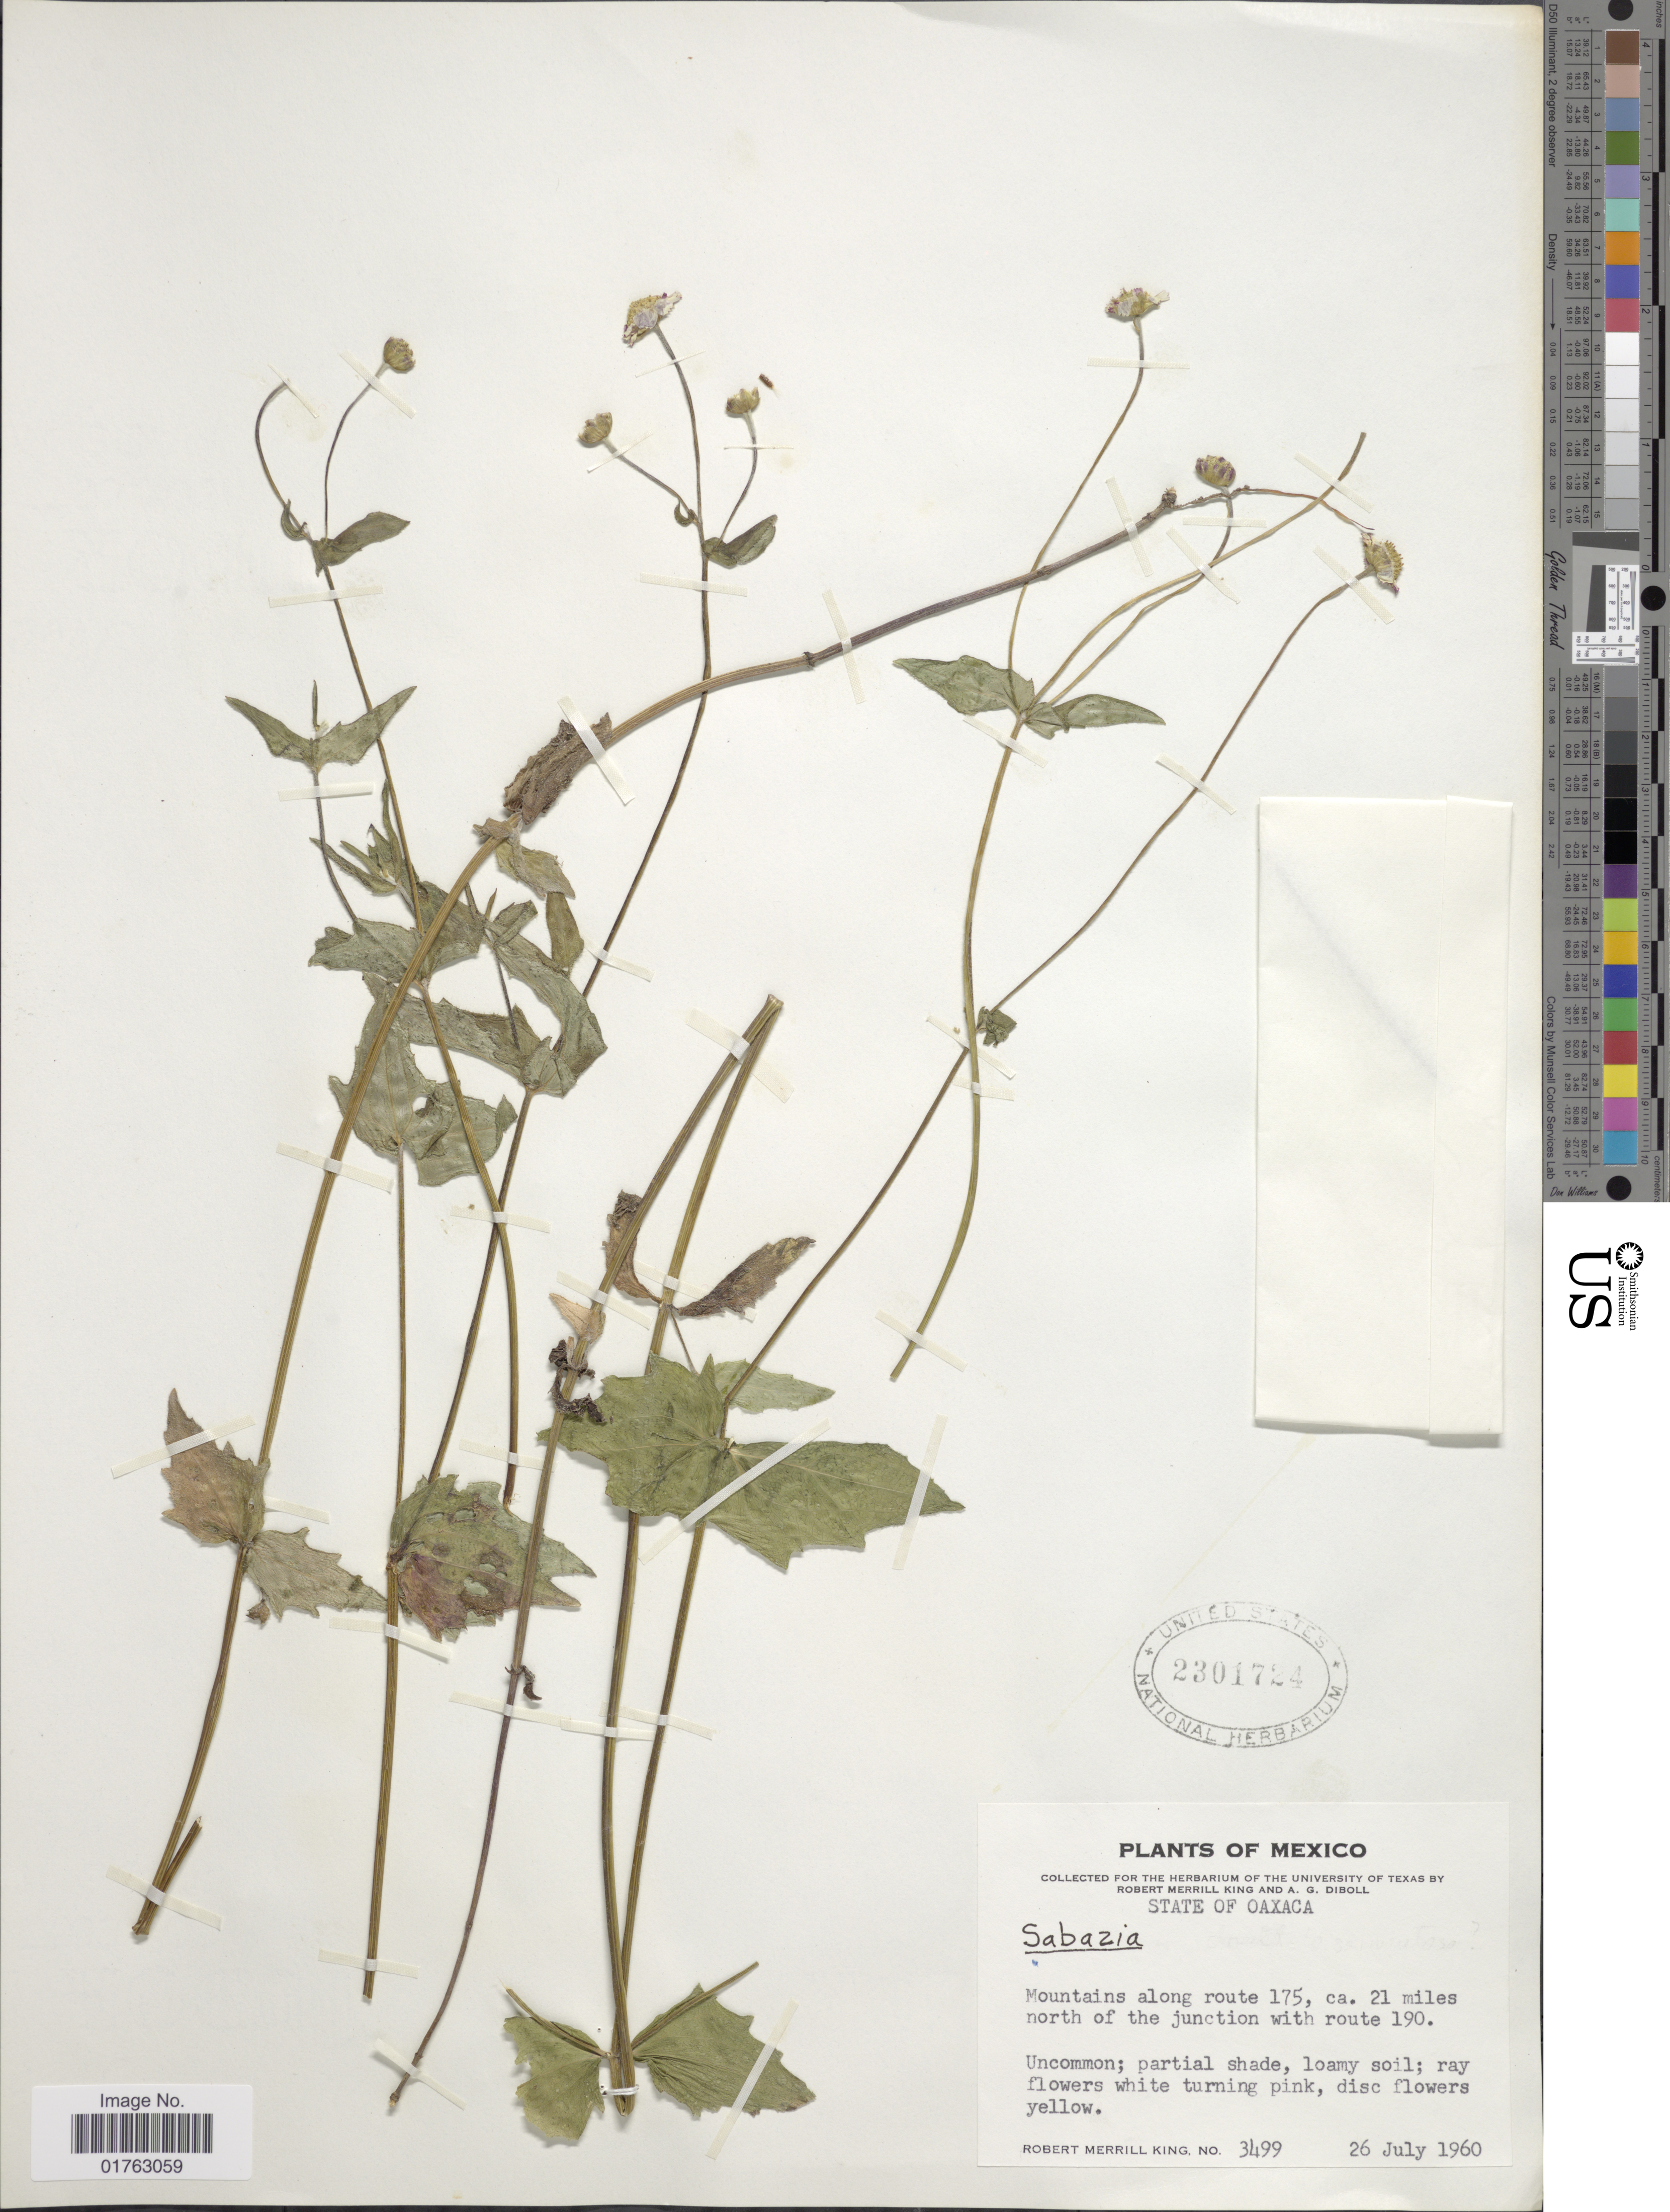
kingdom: Plantae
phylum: Tracheophyta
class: Magnoliopsida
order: Asterales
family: Asteraceae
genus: Sabazia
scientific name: Sabazia sp.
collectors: R. M. King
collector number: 3499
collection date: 1960-07-26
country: Mexico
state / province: Oaxaca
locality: Mountains along route 175, ca. 21 miles north of Junction with route 190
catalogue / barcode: US 2301724